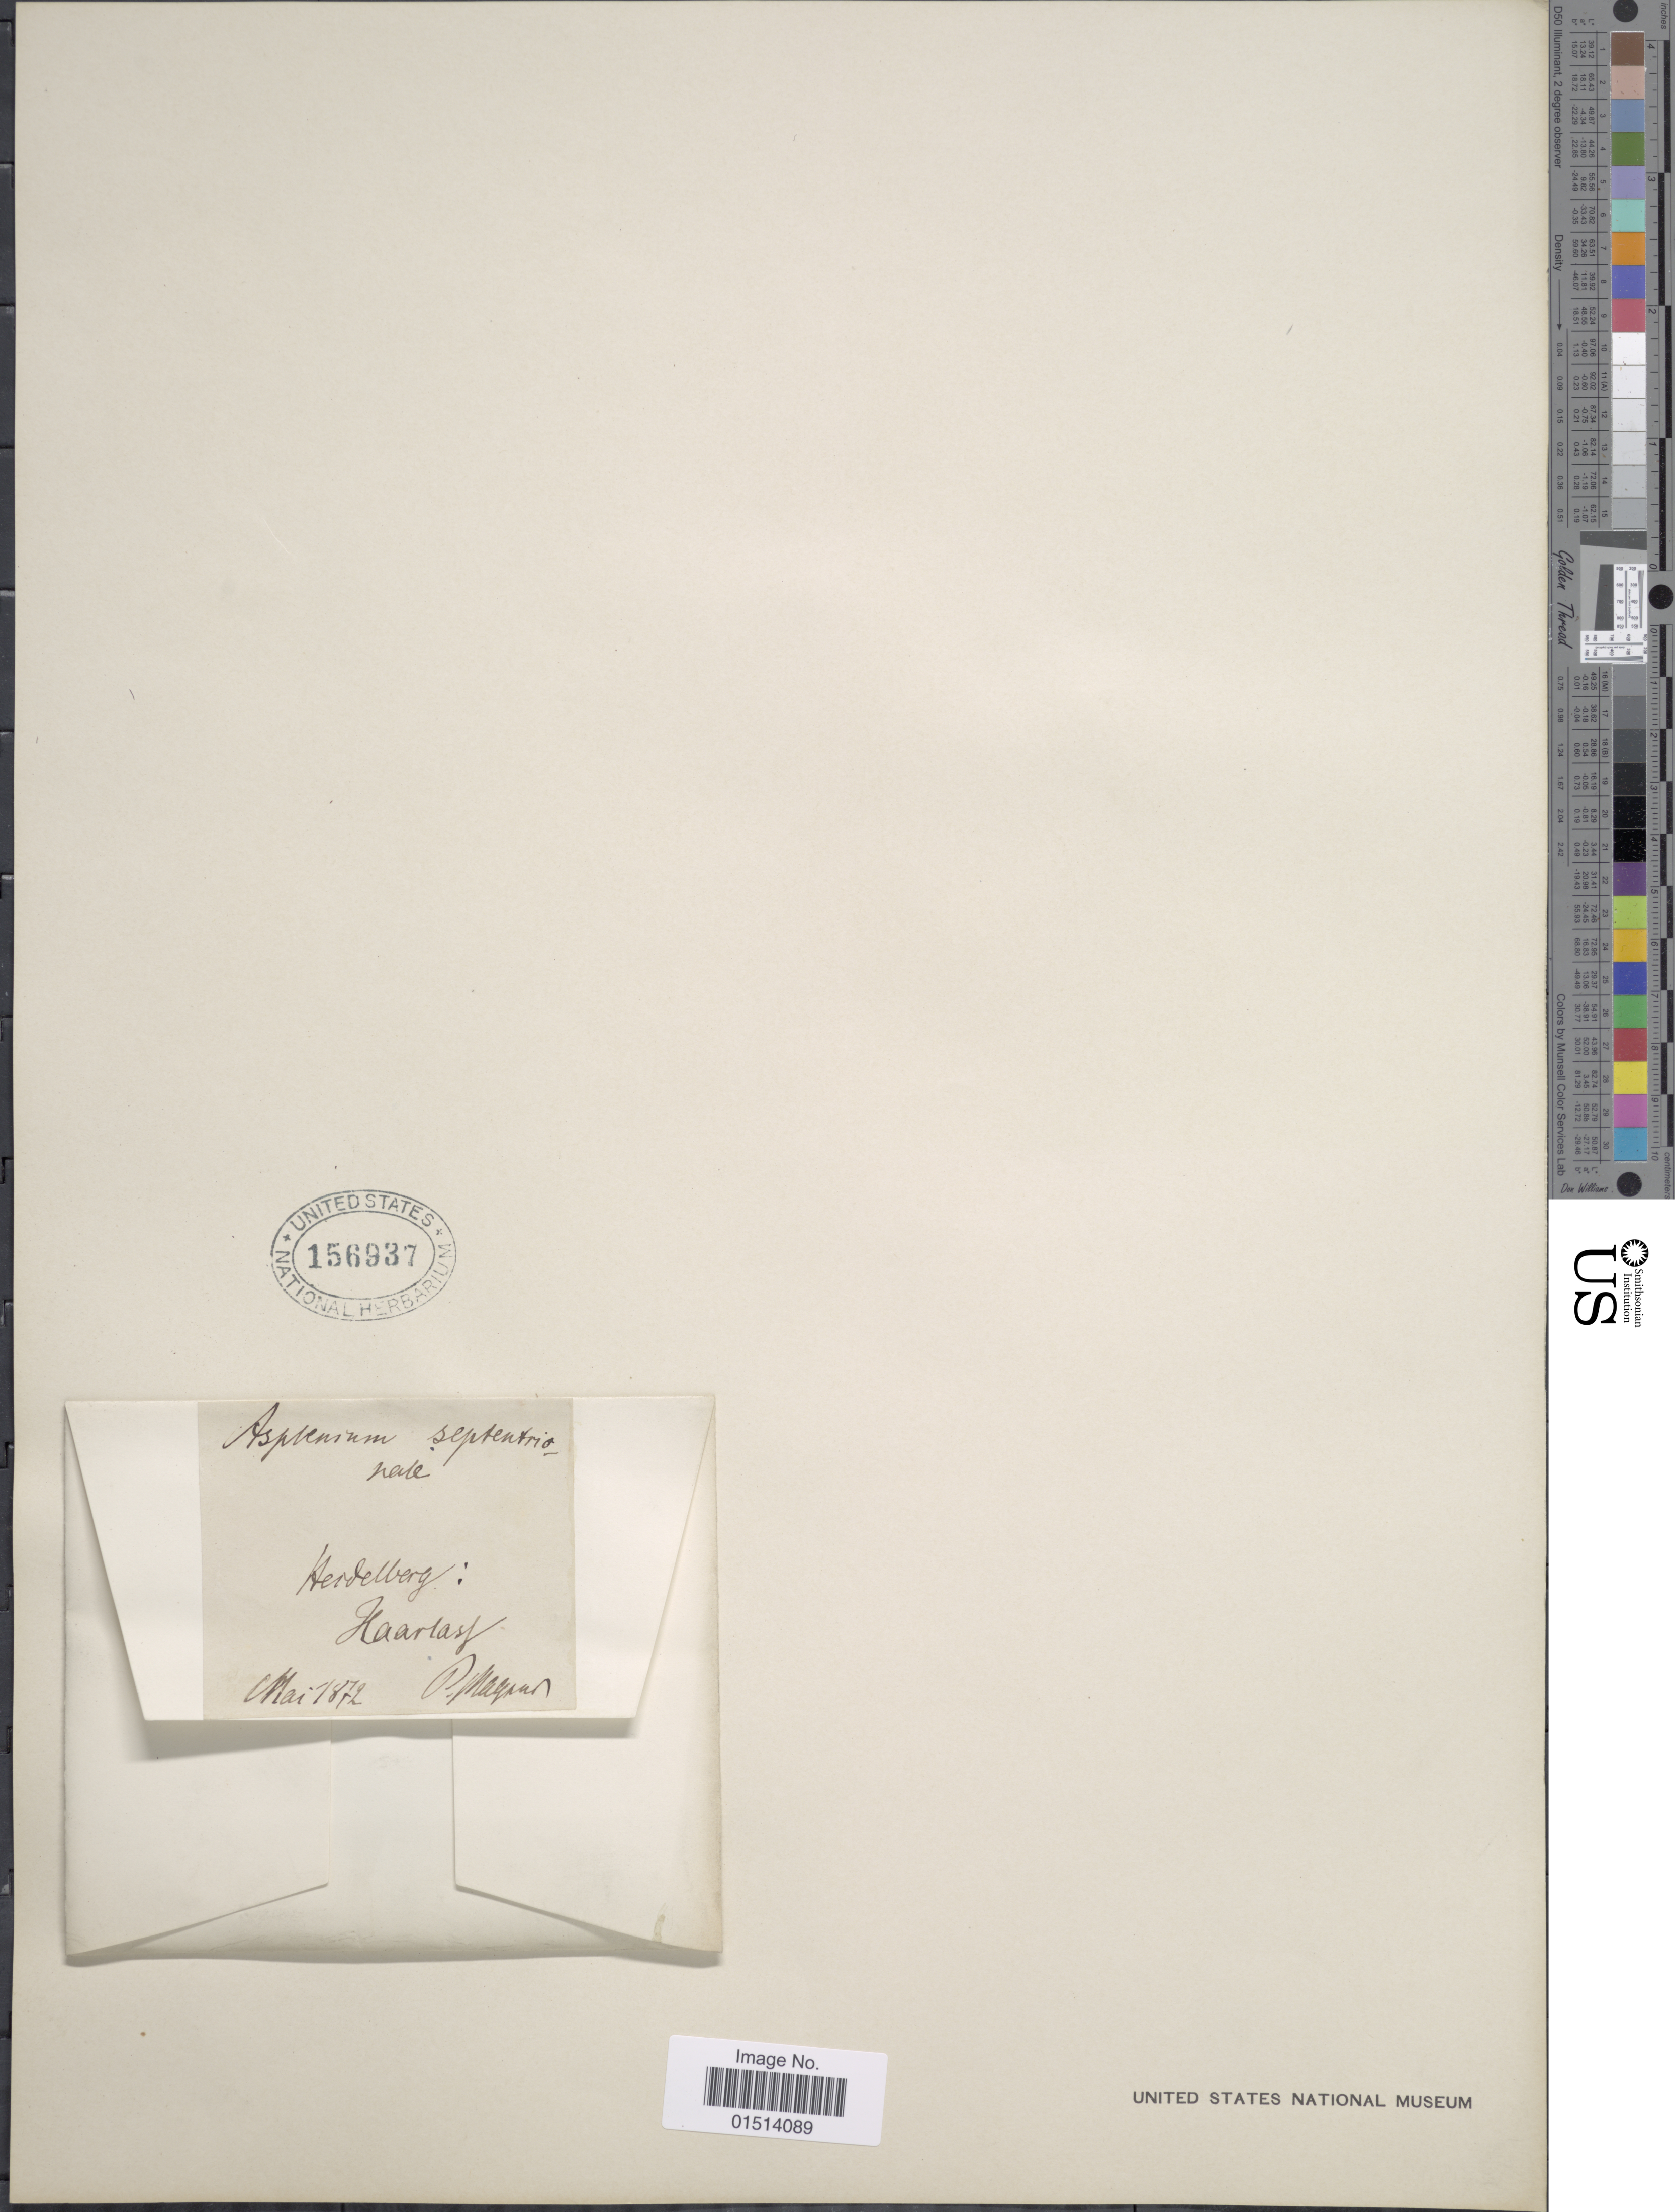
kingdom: Plantae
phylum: Tracheophyta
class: Polypodiopsida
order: Polypodiales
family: Aspleniaceae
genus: Asplenium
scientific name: Asplenium septentrionale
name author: (L.) Hoffm.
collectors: P. W. Magnus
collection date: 1872-05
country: Germany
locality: Heidelberg: Haartasj [interpreted]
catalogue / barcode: US 156937